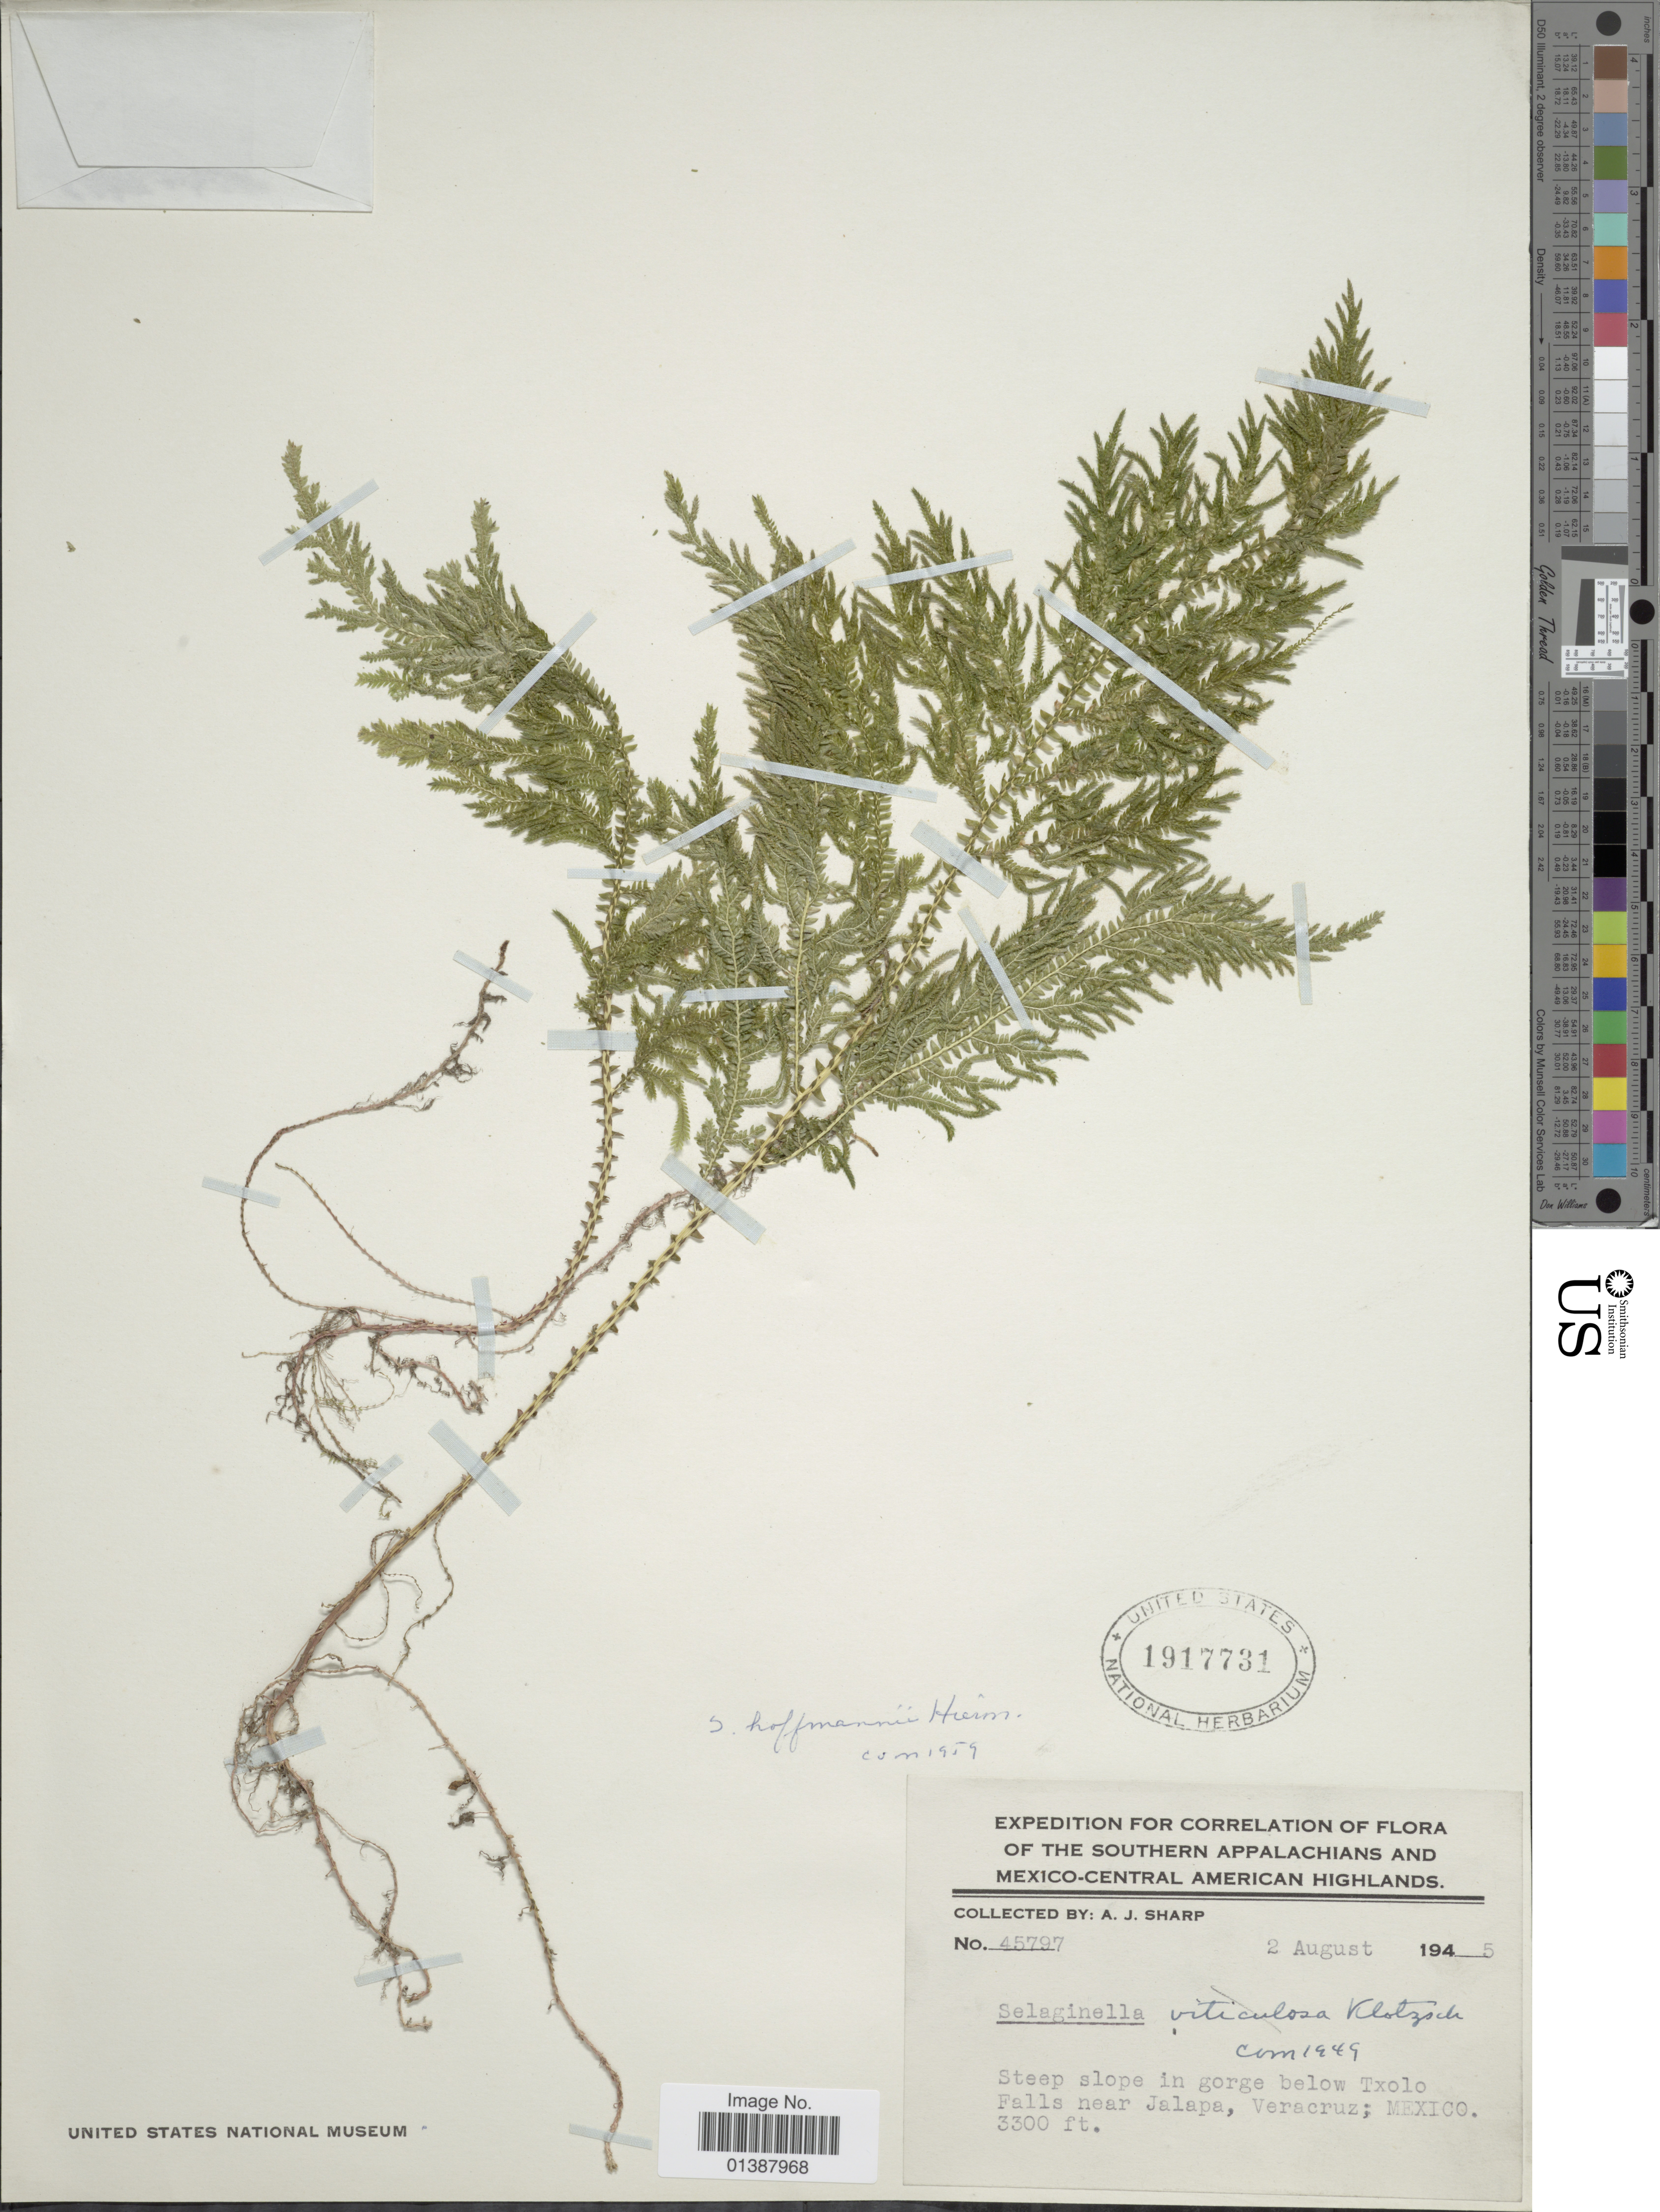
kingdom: Plantae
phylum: Tracheophyta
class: Lycopodiopsida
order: Selaginellales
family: Selaginellaceae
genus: Selaginella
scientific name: Selaginella hoffmannii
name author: Hieron.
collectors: A. J. Sharp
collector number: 45797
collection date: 1945-08-02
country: Mexico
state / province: Veracruz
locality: Sleepm slope in gorge below Txolo Falls near Jalapa, Veracruz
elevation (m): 1006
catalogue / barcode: US 1917731